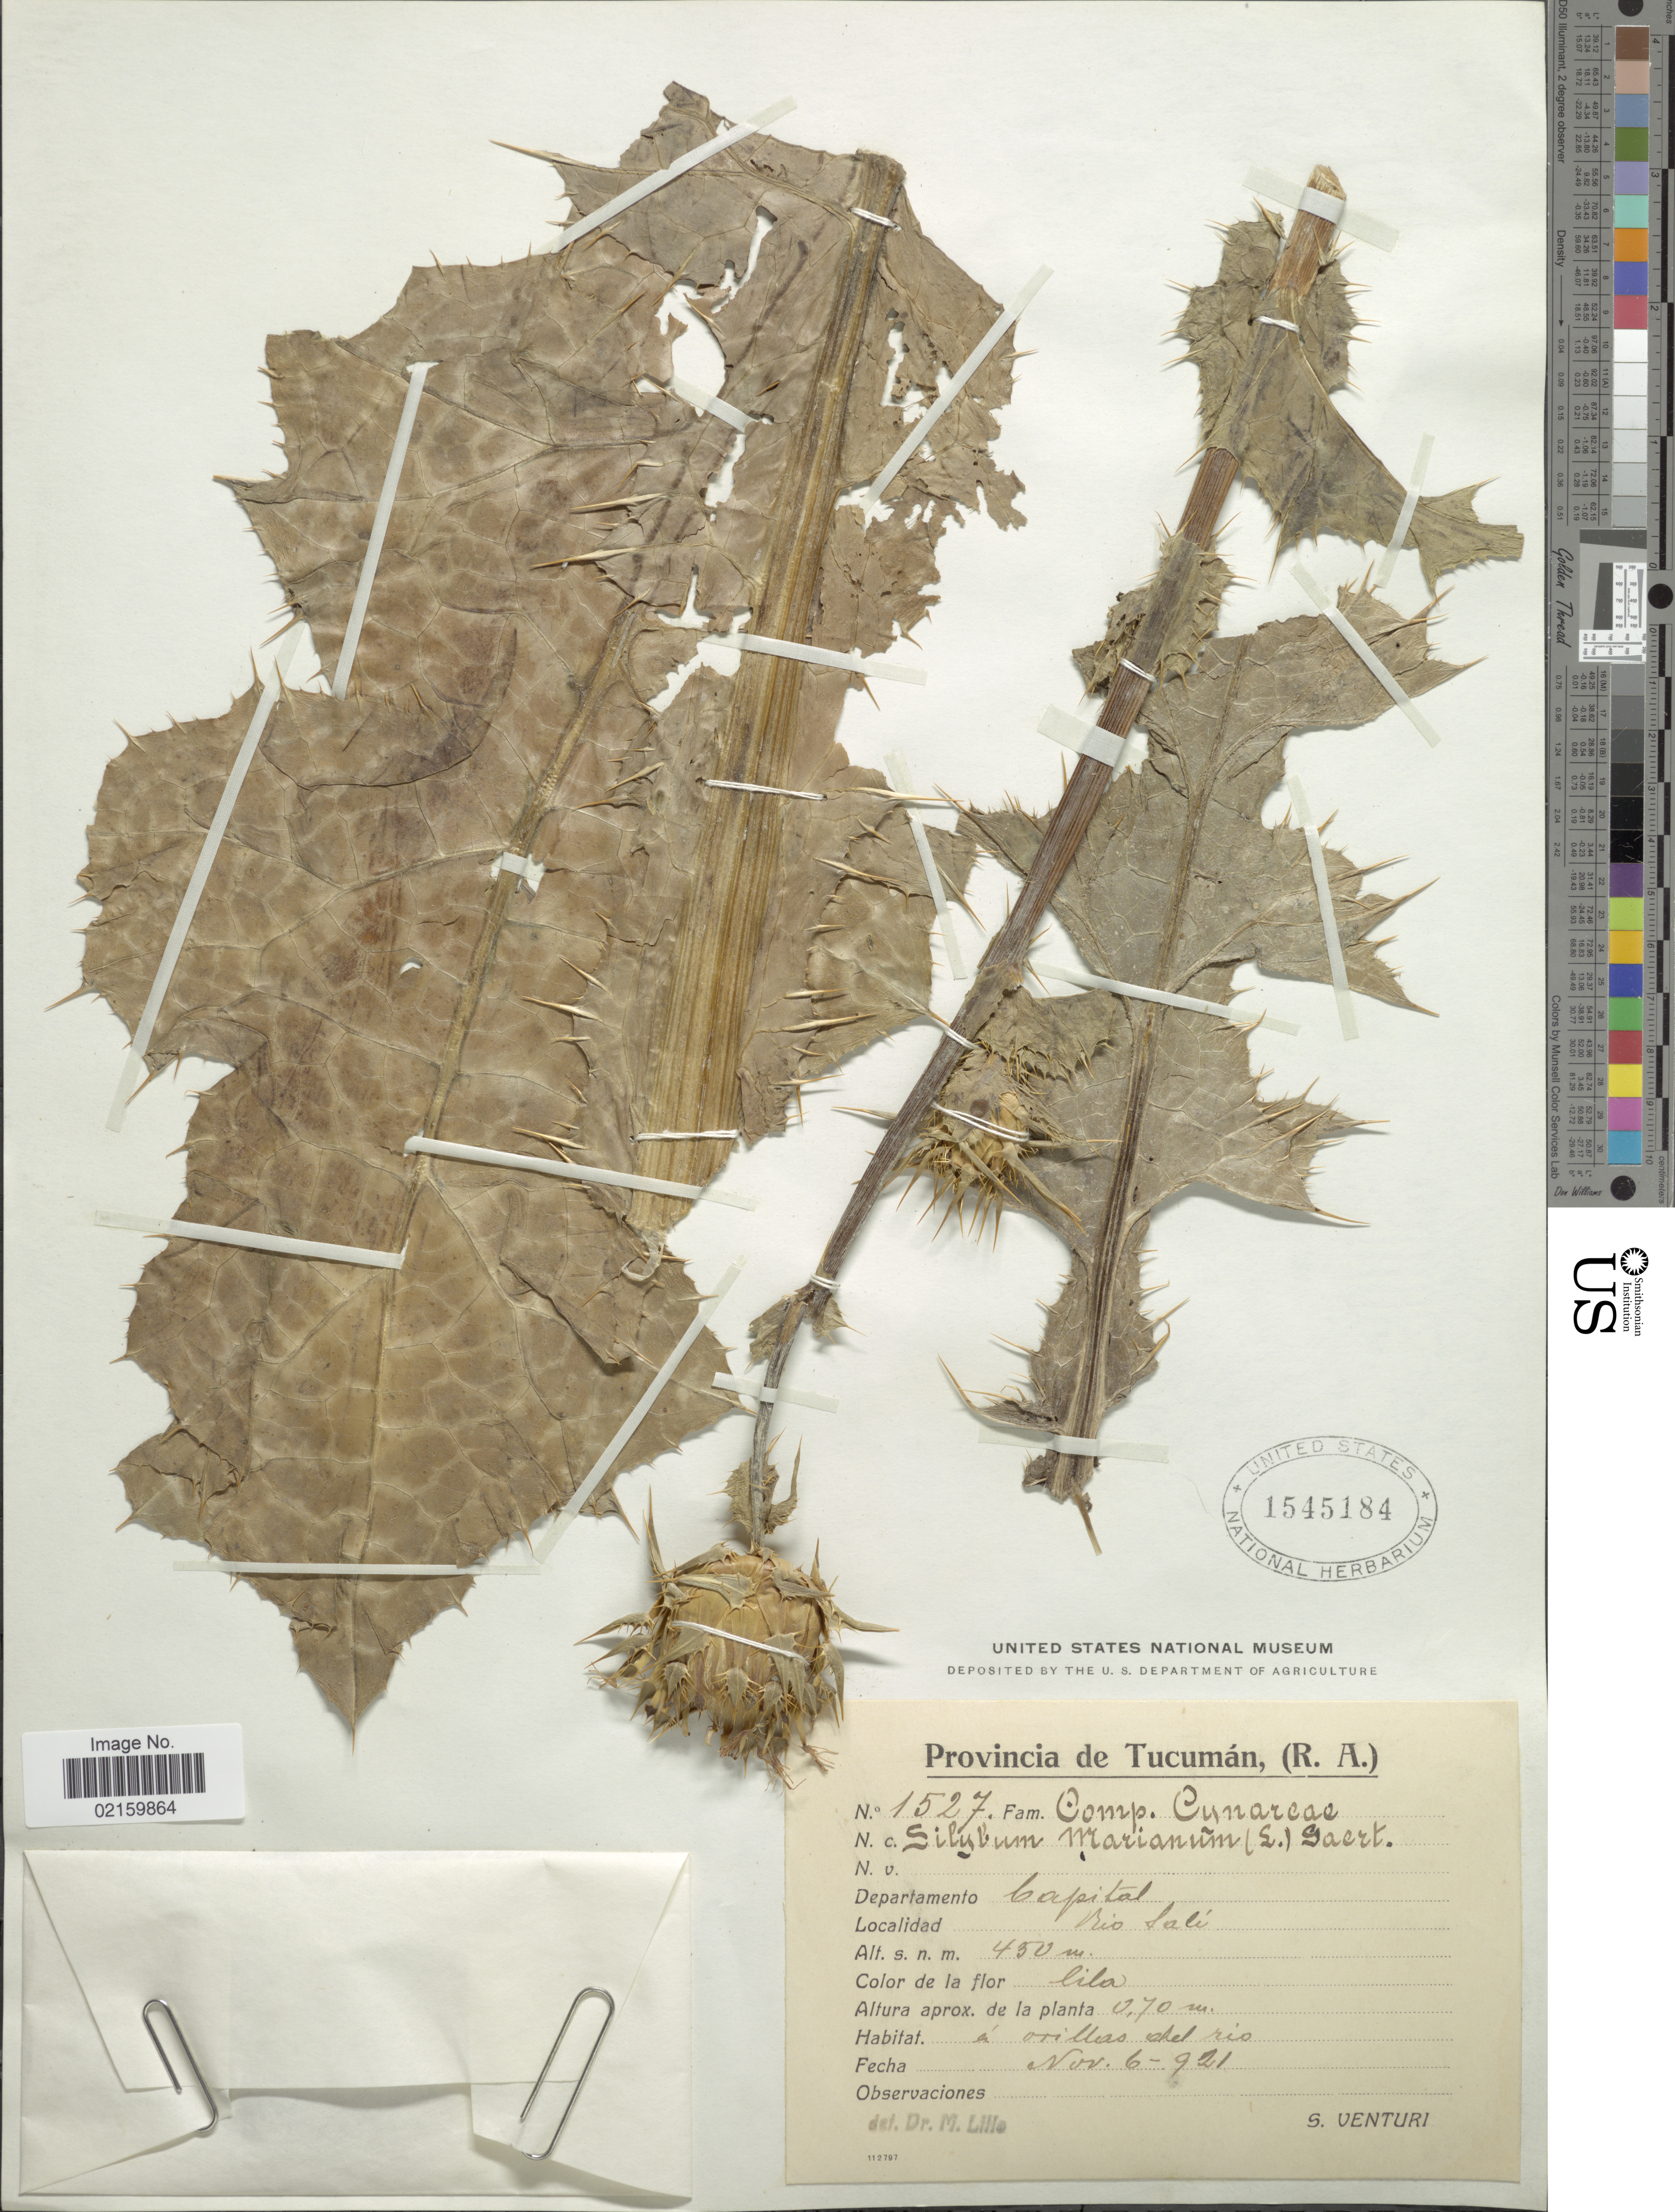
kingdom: Plantae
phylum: Tracheophyta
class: Magnoliopsida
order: Asterales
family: Asteraceae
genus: Silybum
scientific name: Silybum marianum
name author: (L.) Gaertn.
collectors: S. Venturi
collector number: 1527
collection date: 1921-11-06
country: Argentina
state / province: Tucuman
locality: Provincia de Tucuman ( R. A.). Departamento Capital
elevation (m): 450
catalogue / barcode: US 1545184